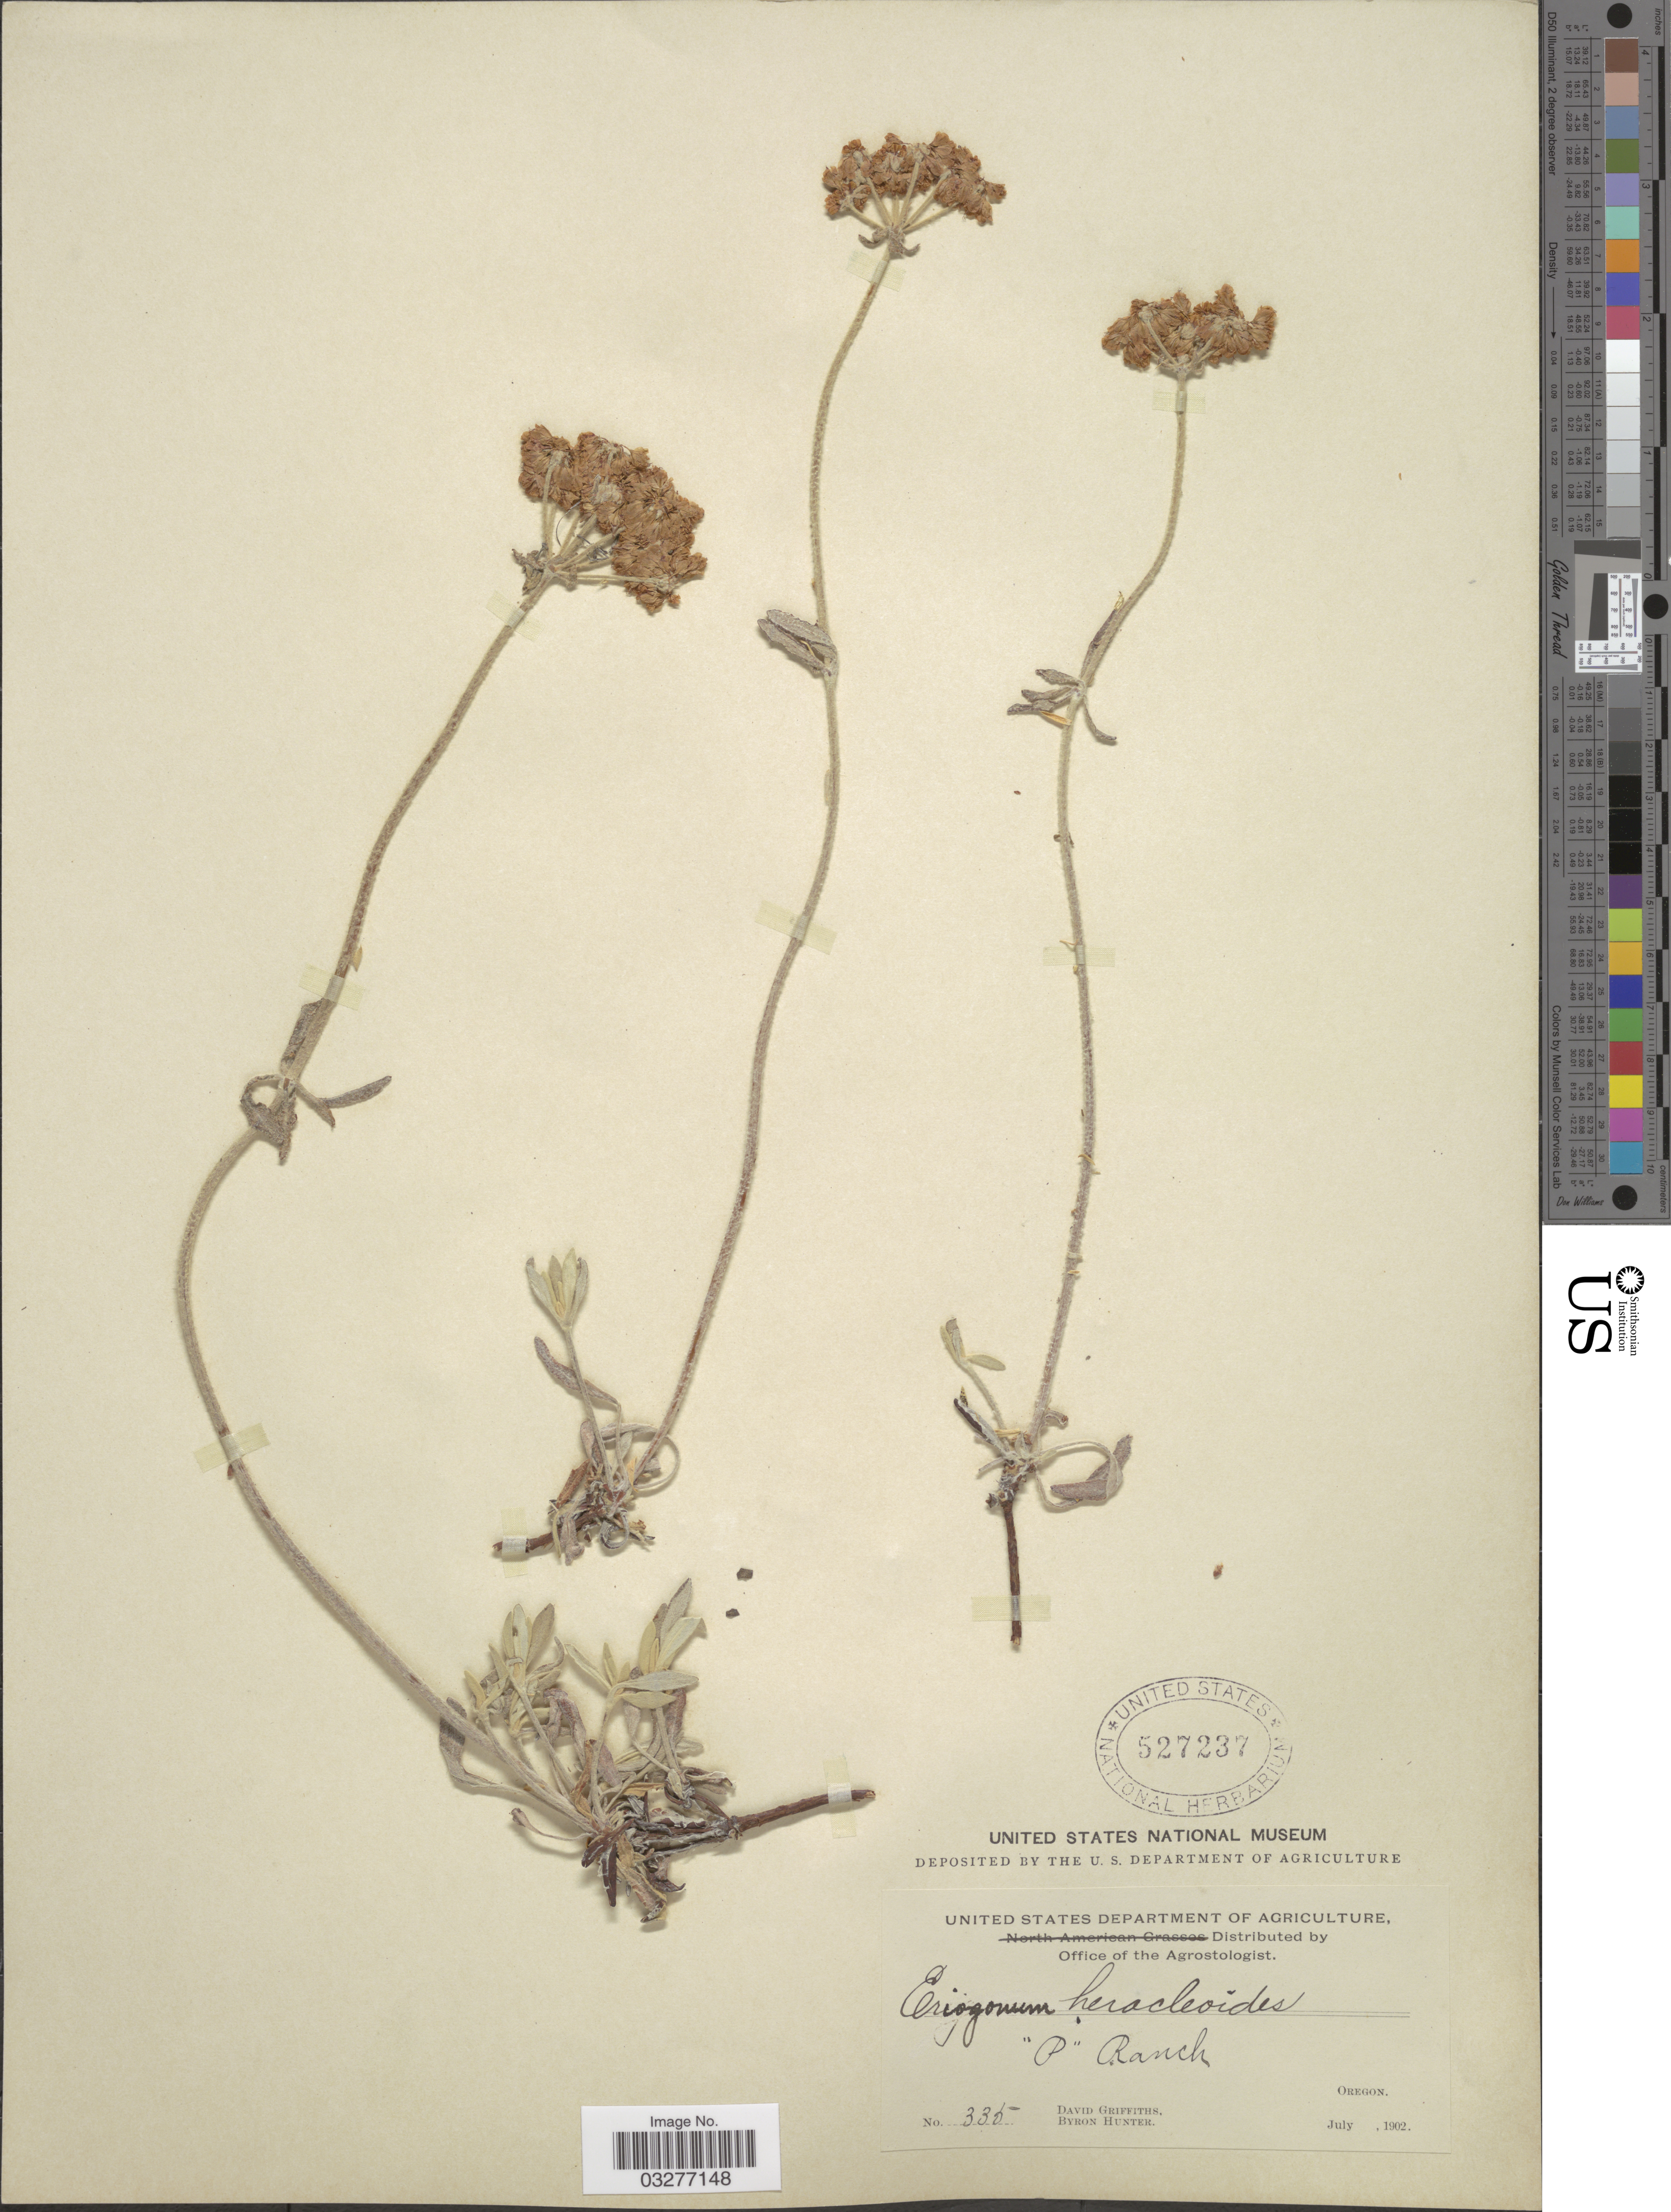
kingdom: Plantae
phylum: Tracheophyta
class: Magnoliopsida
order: Caryophyllales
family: Polygonaceae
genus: Eriogonum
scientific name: Eriogonum heracleoides var. heracleoides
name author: Nutt.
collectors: D. Griffith & B. Hunter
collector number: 335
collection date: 1902-07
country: United States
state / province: Oregon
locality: P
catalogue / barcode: US 527237